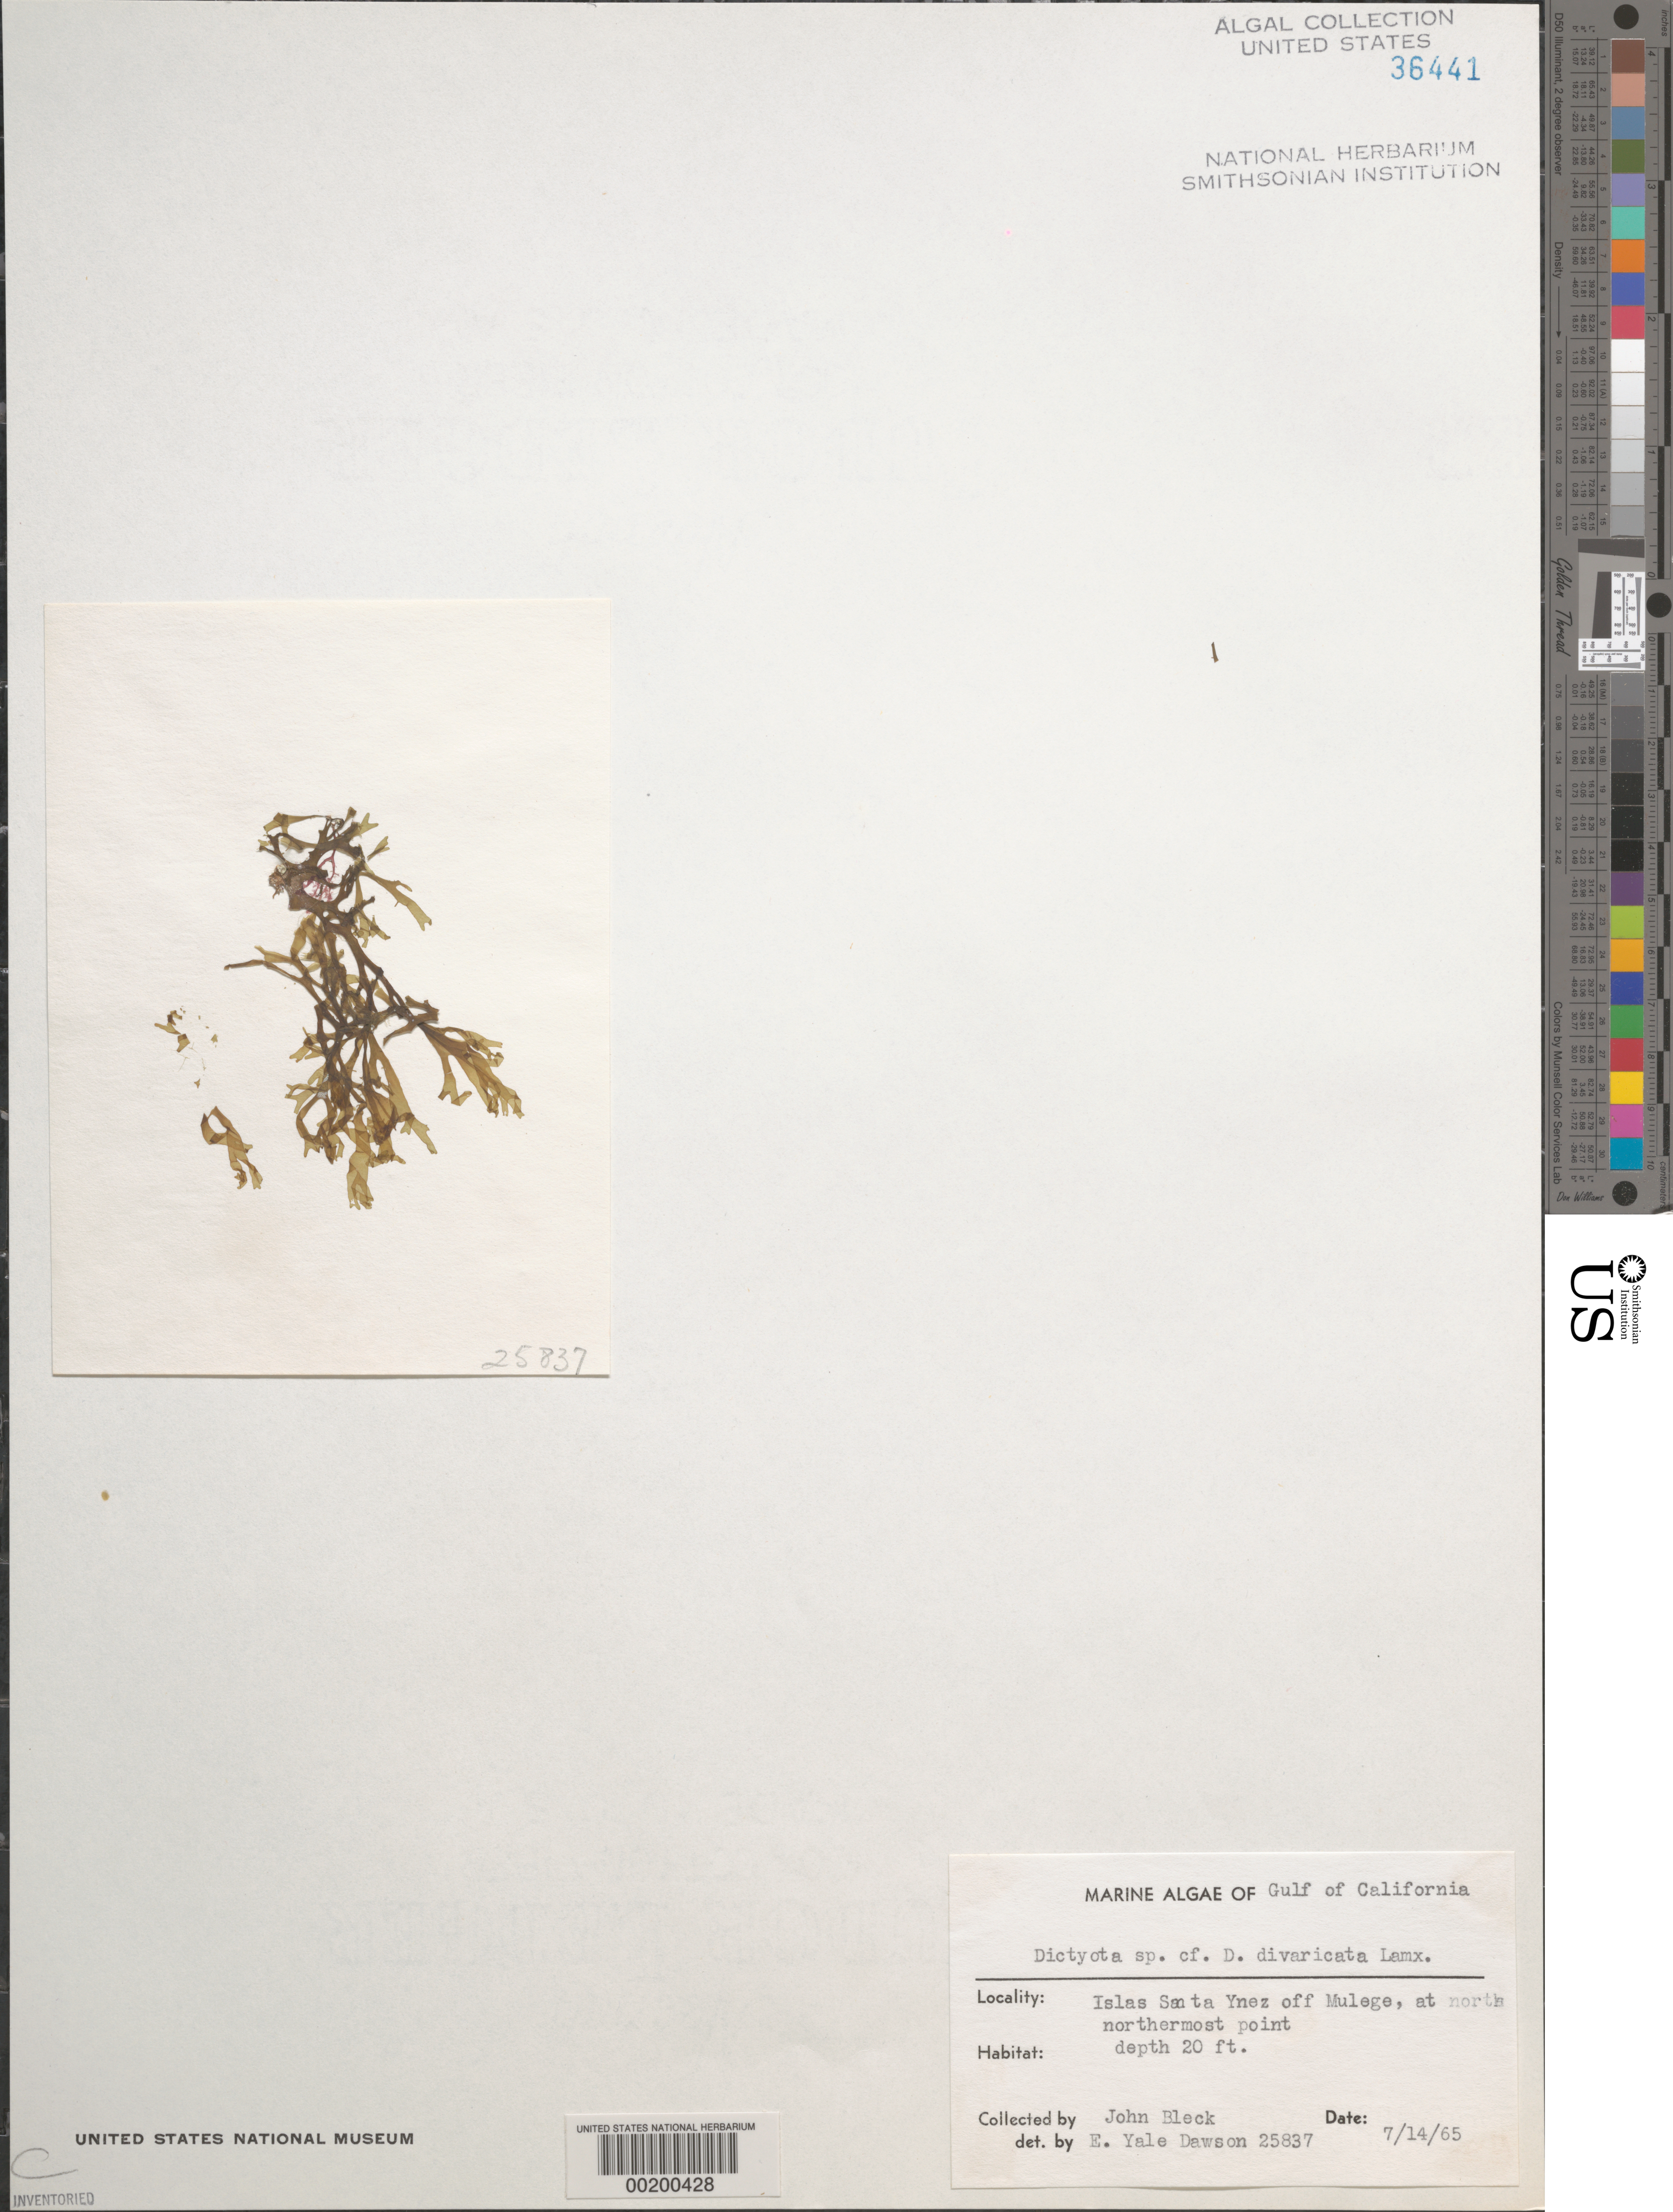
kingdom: Chromista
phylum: Ochrophyta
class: Phaeophyceae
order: Dictyotales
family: Dictyotaceae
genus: Dictyota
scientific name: Dictyota divaricata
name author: J.V.Lamouroux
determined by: Dawson, E. Y.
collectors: J. Bleck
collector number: EYD 25837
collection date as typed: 14 Jul 1965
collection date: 1965-07-14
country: Mexico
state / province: Baja California Sur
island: Isla Santa Ynez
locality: Off Mulege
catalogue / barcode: US 36441